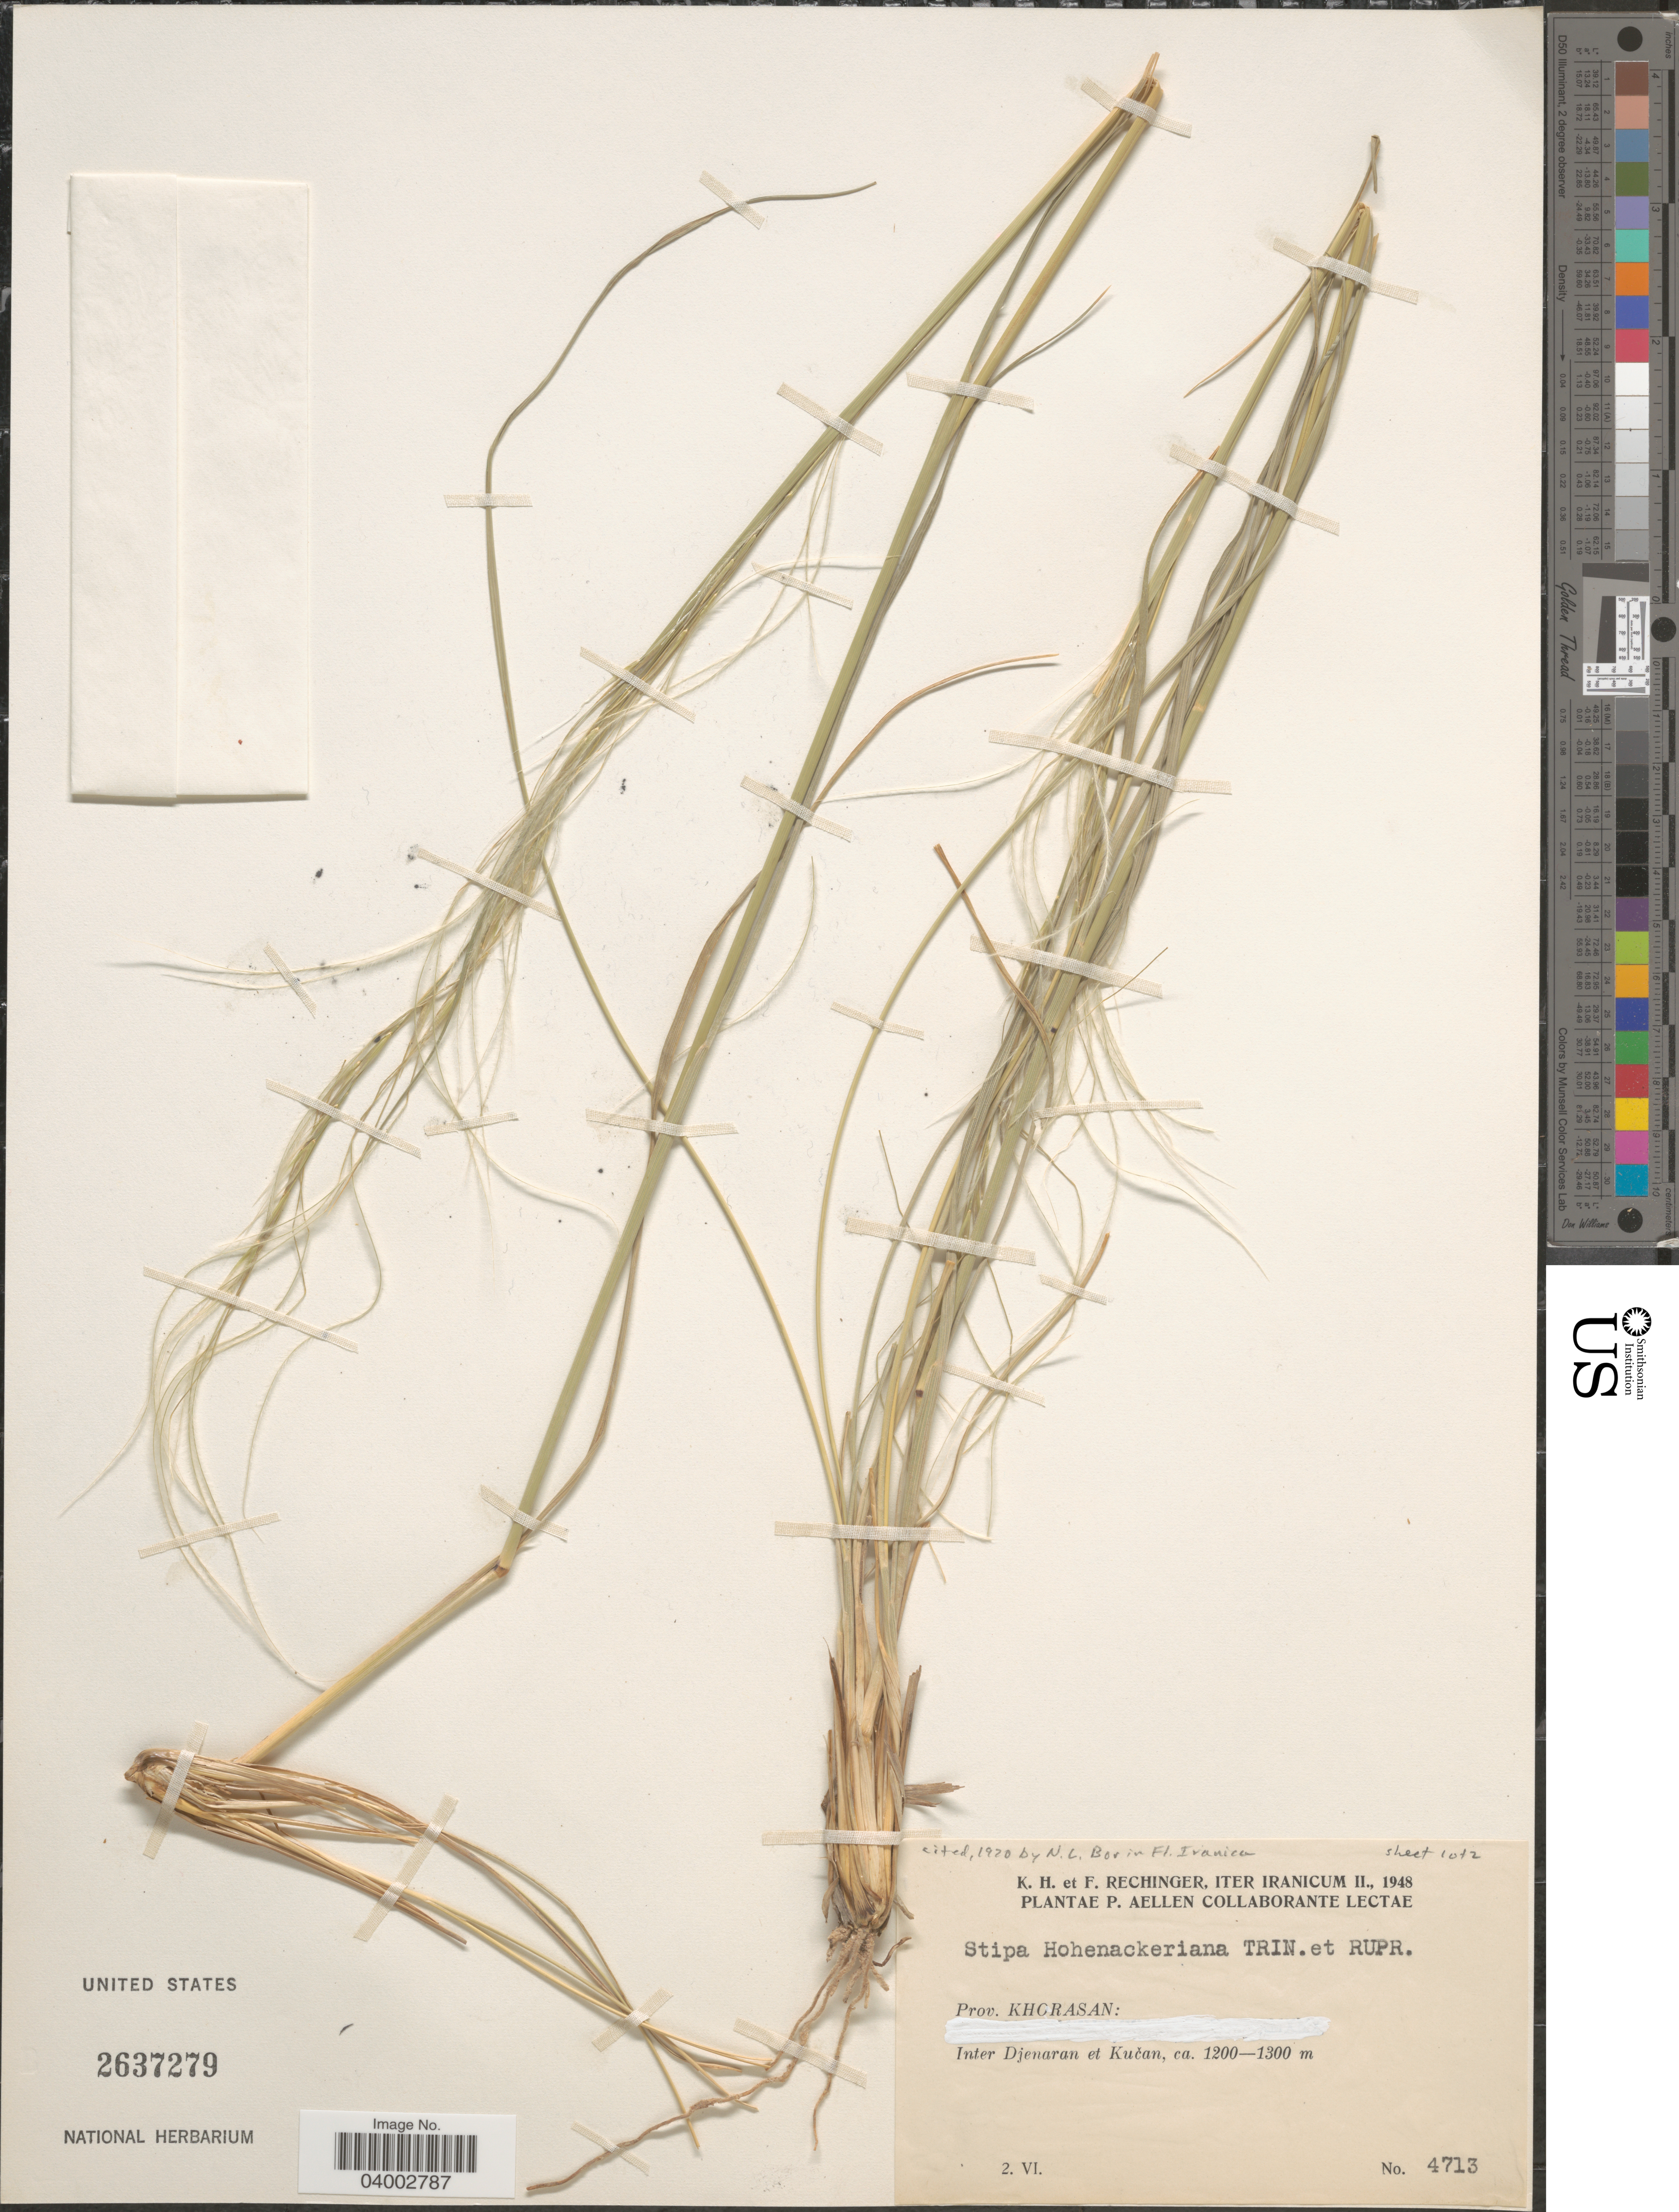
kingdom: Plantae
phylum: Tracheophyta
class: Liliopsida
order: Poales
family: Poaceae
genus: Stipa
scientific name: Stipa hohenackeriana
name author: Trin. & Rupr.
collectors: K. H. Rechinger & F. Rechinger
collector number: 4713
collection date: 1948-06-02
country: Iran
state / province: Khorasan [obsolete]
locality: Inter Djenaran et Kučan.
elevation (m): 1200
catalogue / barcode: US 2637279